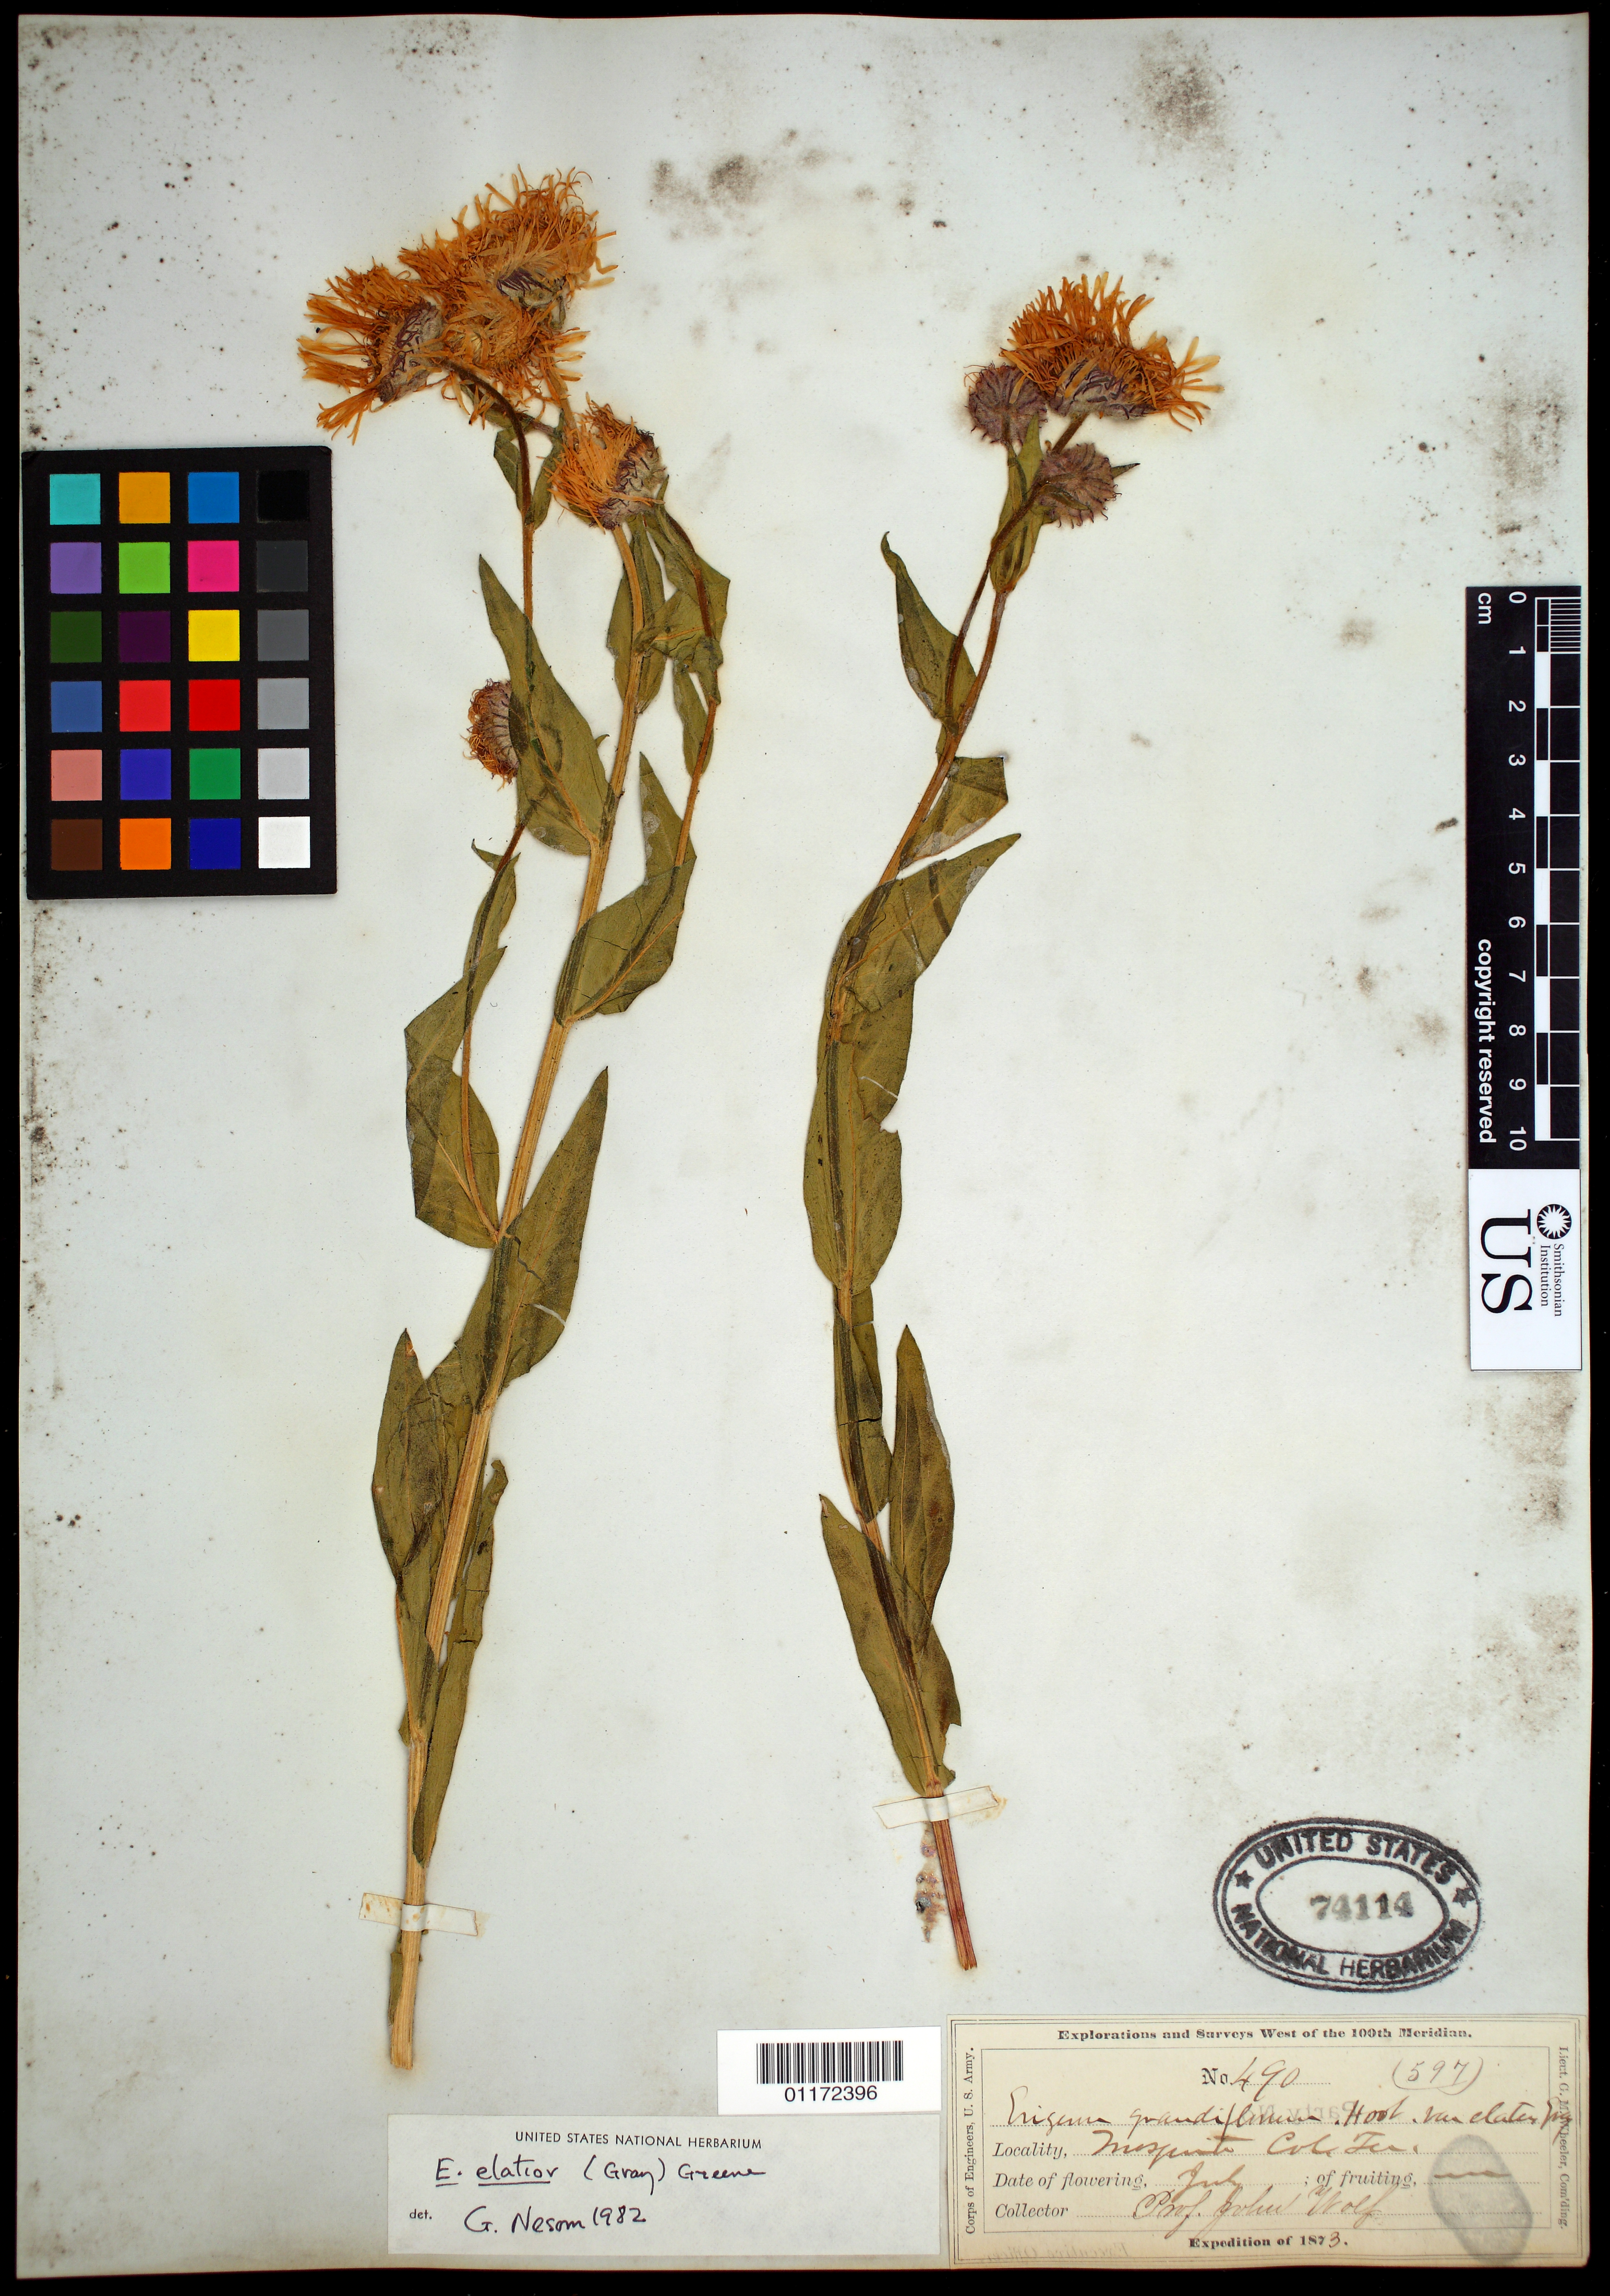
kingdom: Plantae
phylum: Tracheophyta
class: Magnoliopsida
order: Asterales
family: Asteraceae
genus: Erigeron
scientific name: Erigeron elatior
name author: (A. Gray) Greene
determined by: Nesom, Guy L.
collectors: J. Wolf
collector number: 490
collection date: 1873-07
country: United States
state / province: Colorado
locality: Mosquito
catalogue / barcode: US 74114